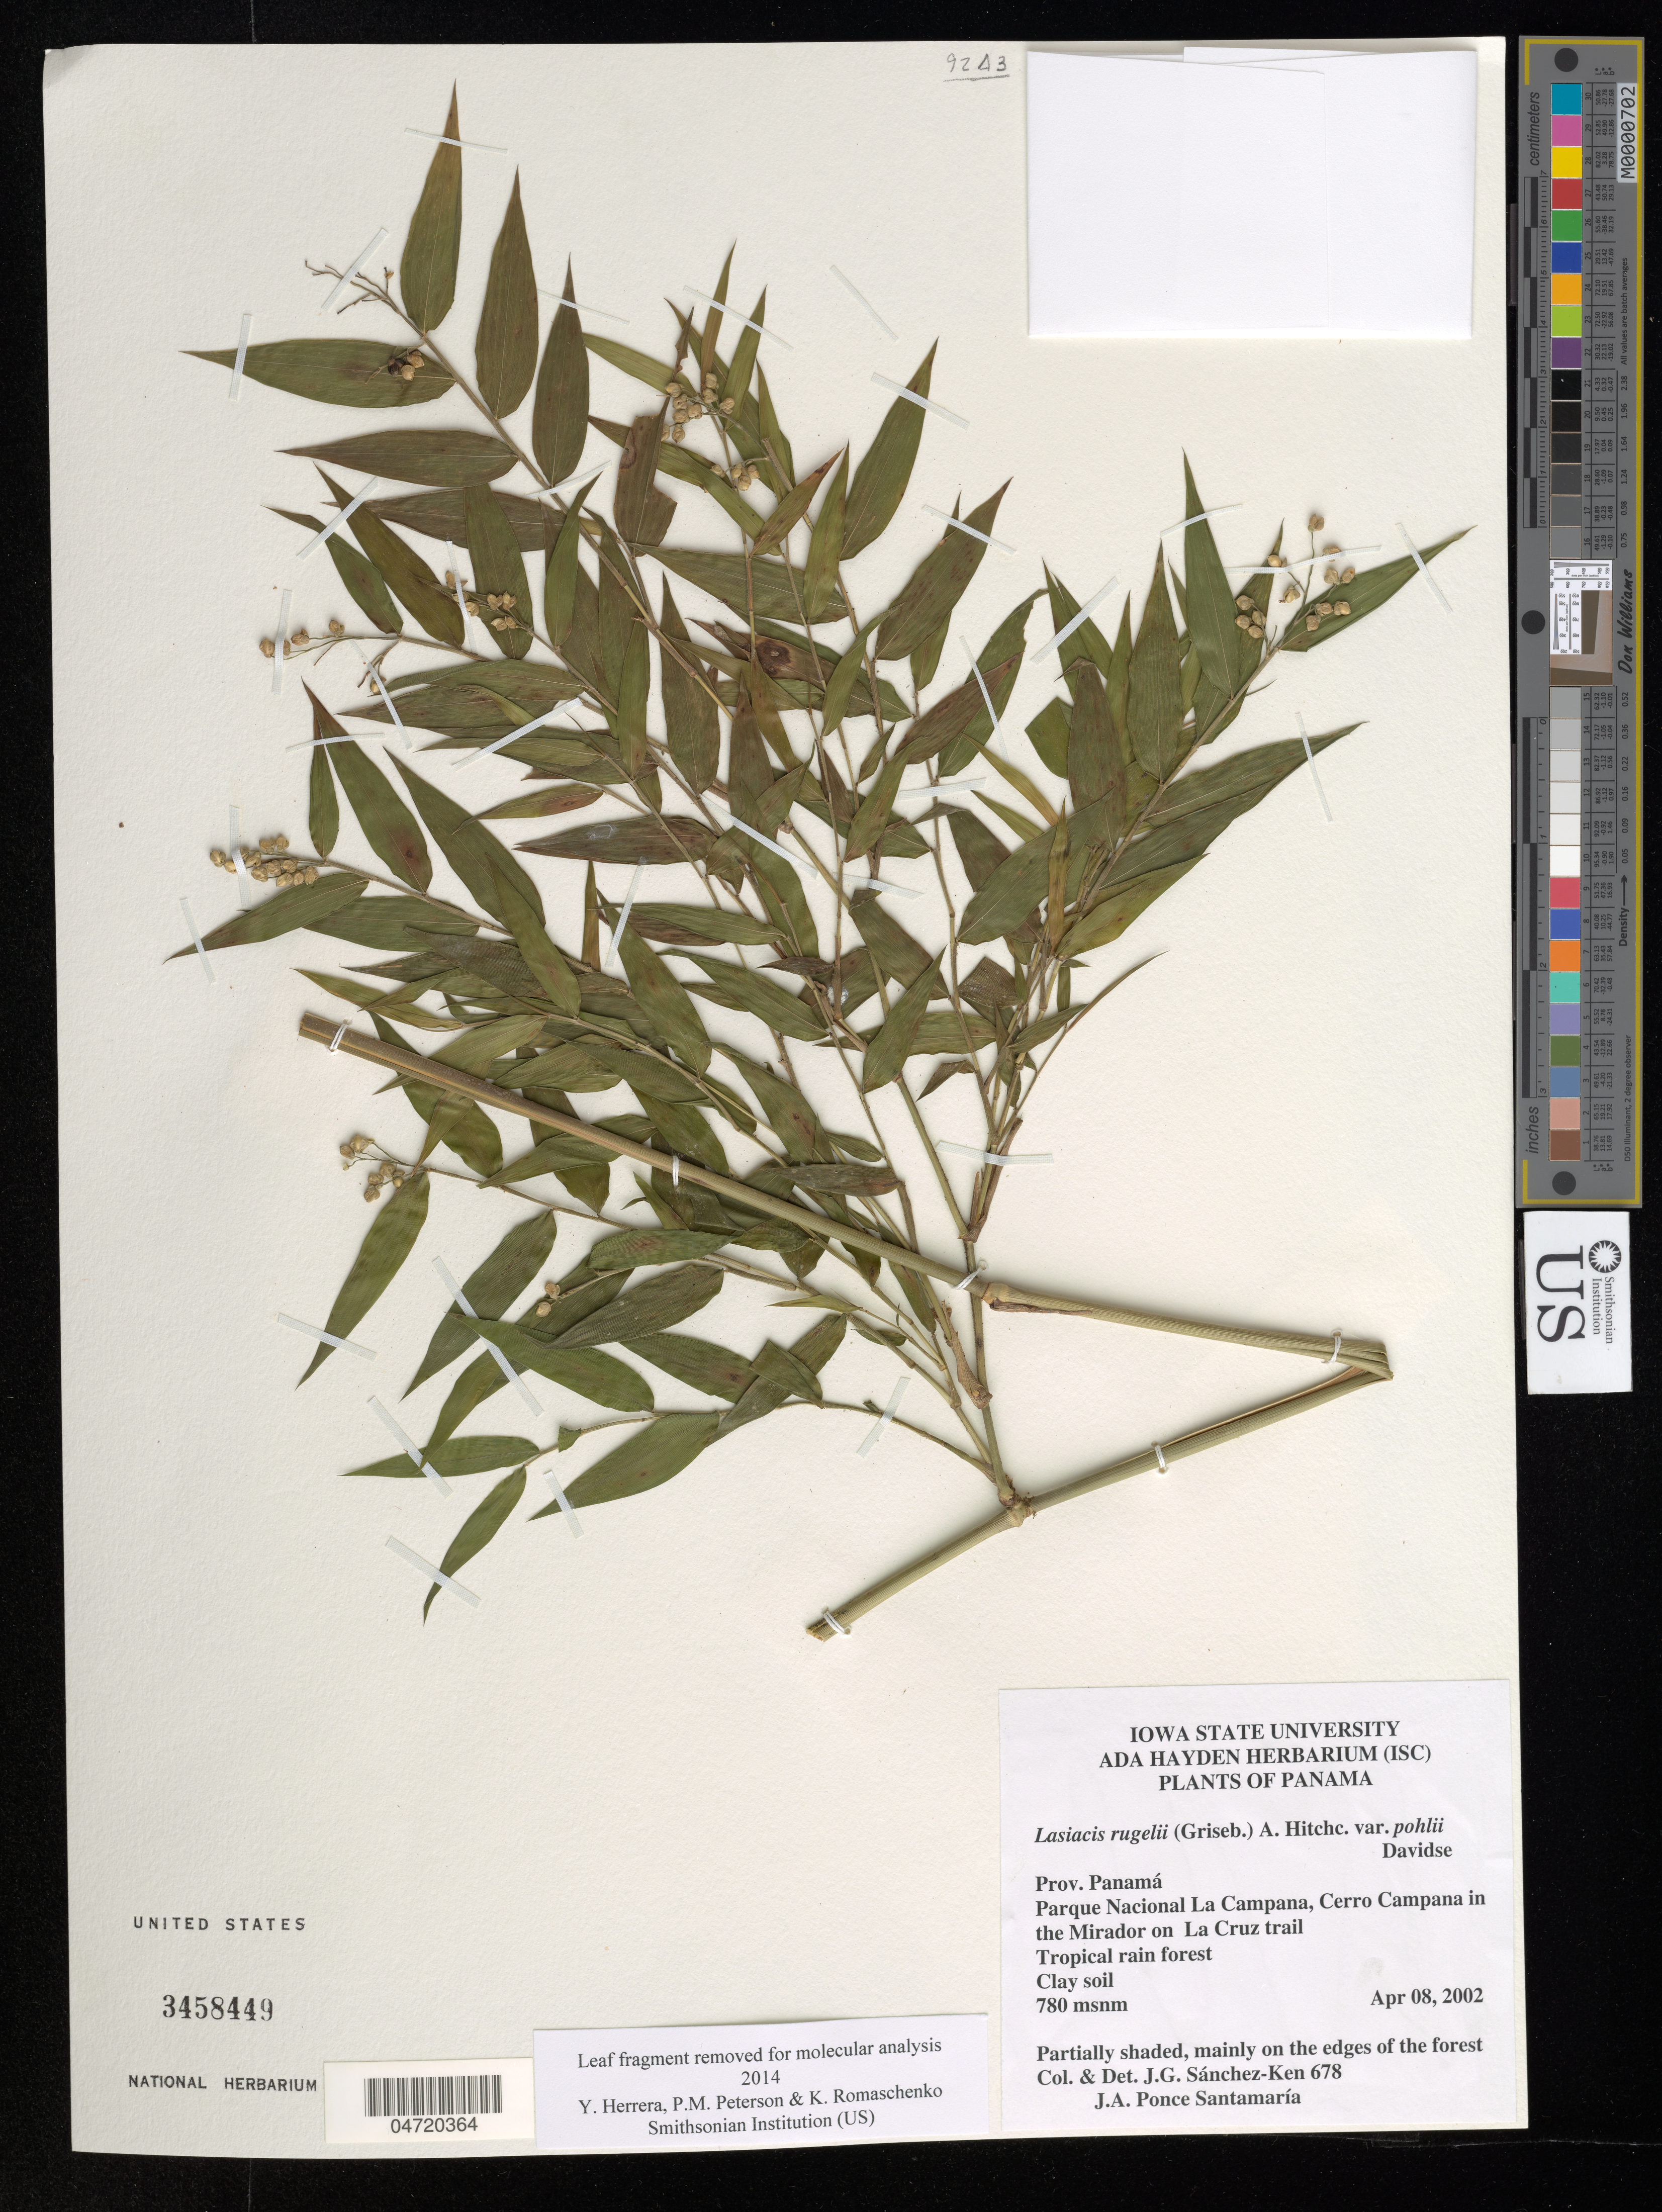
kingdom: Plantae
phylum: Tracheophyta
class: Liliopsida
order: Poales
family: Poaceae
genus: Lasiacis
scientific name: Lasiacis rugelii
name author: (Griseb.) Hitchc.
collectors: J. G. Sánchez-Ken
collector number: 678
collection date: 2002-04-08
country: Panama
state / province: Panamá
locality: Parque Nacional La Campana, Cerro Campana in the Mirador on La Cruz trail.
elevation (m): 780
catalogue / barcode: US 3458449